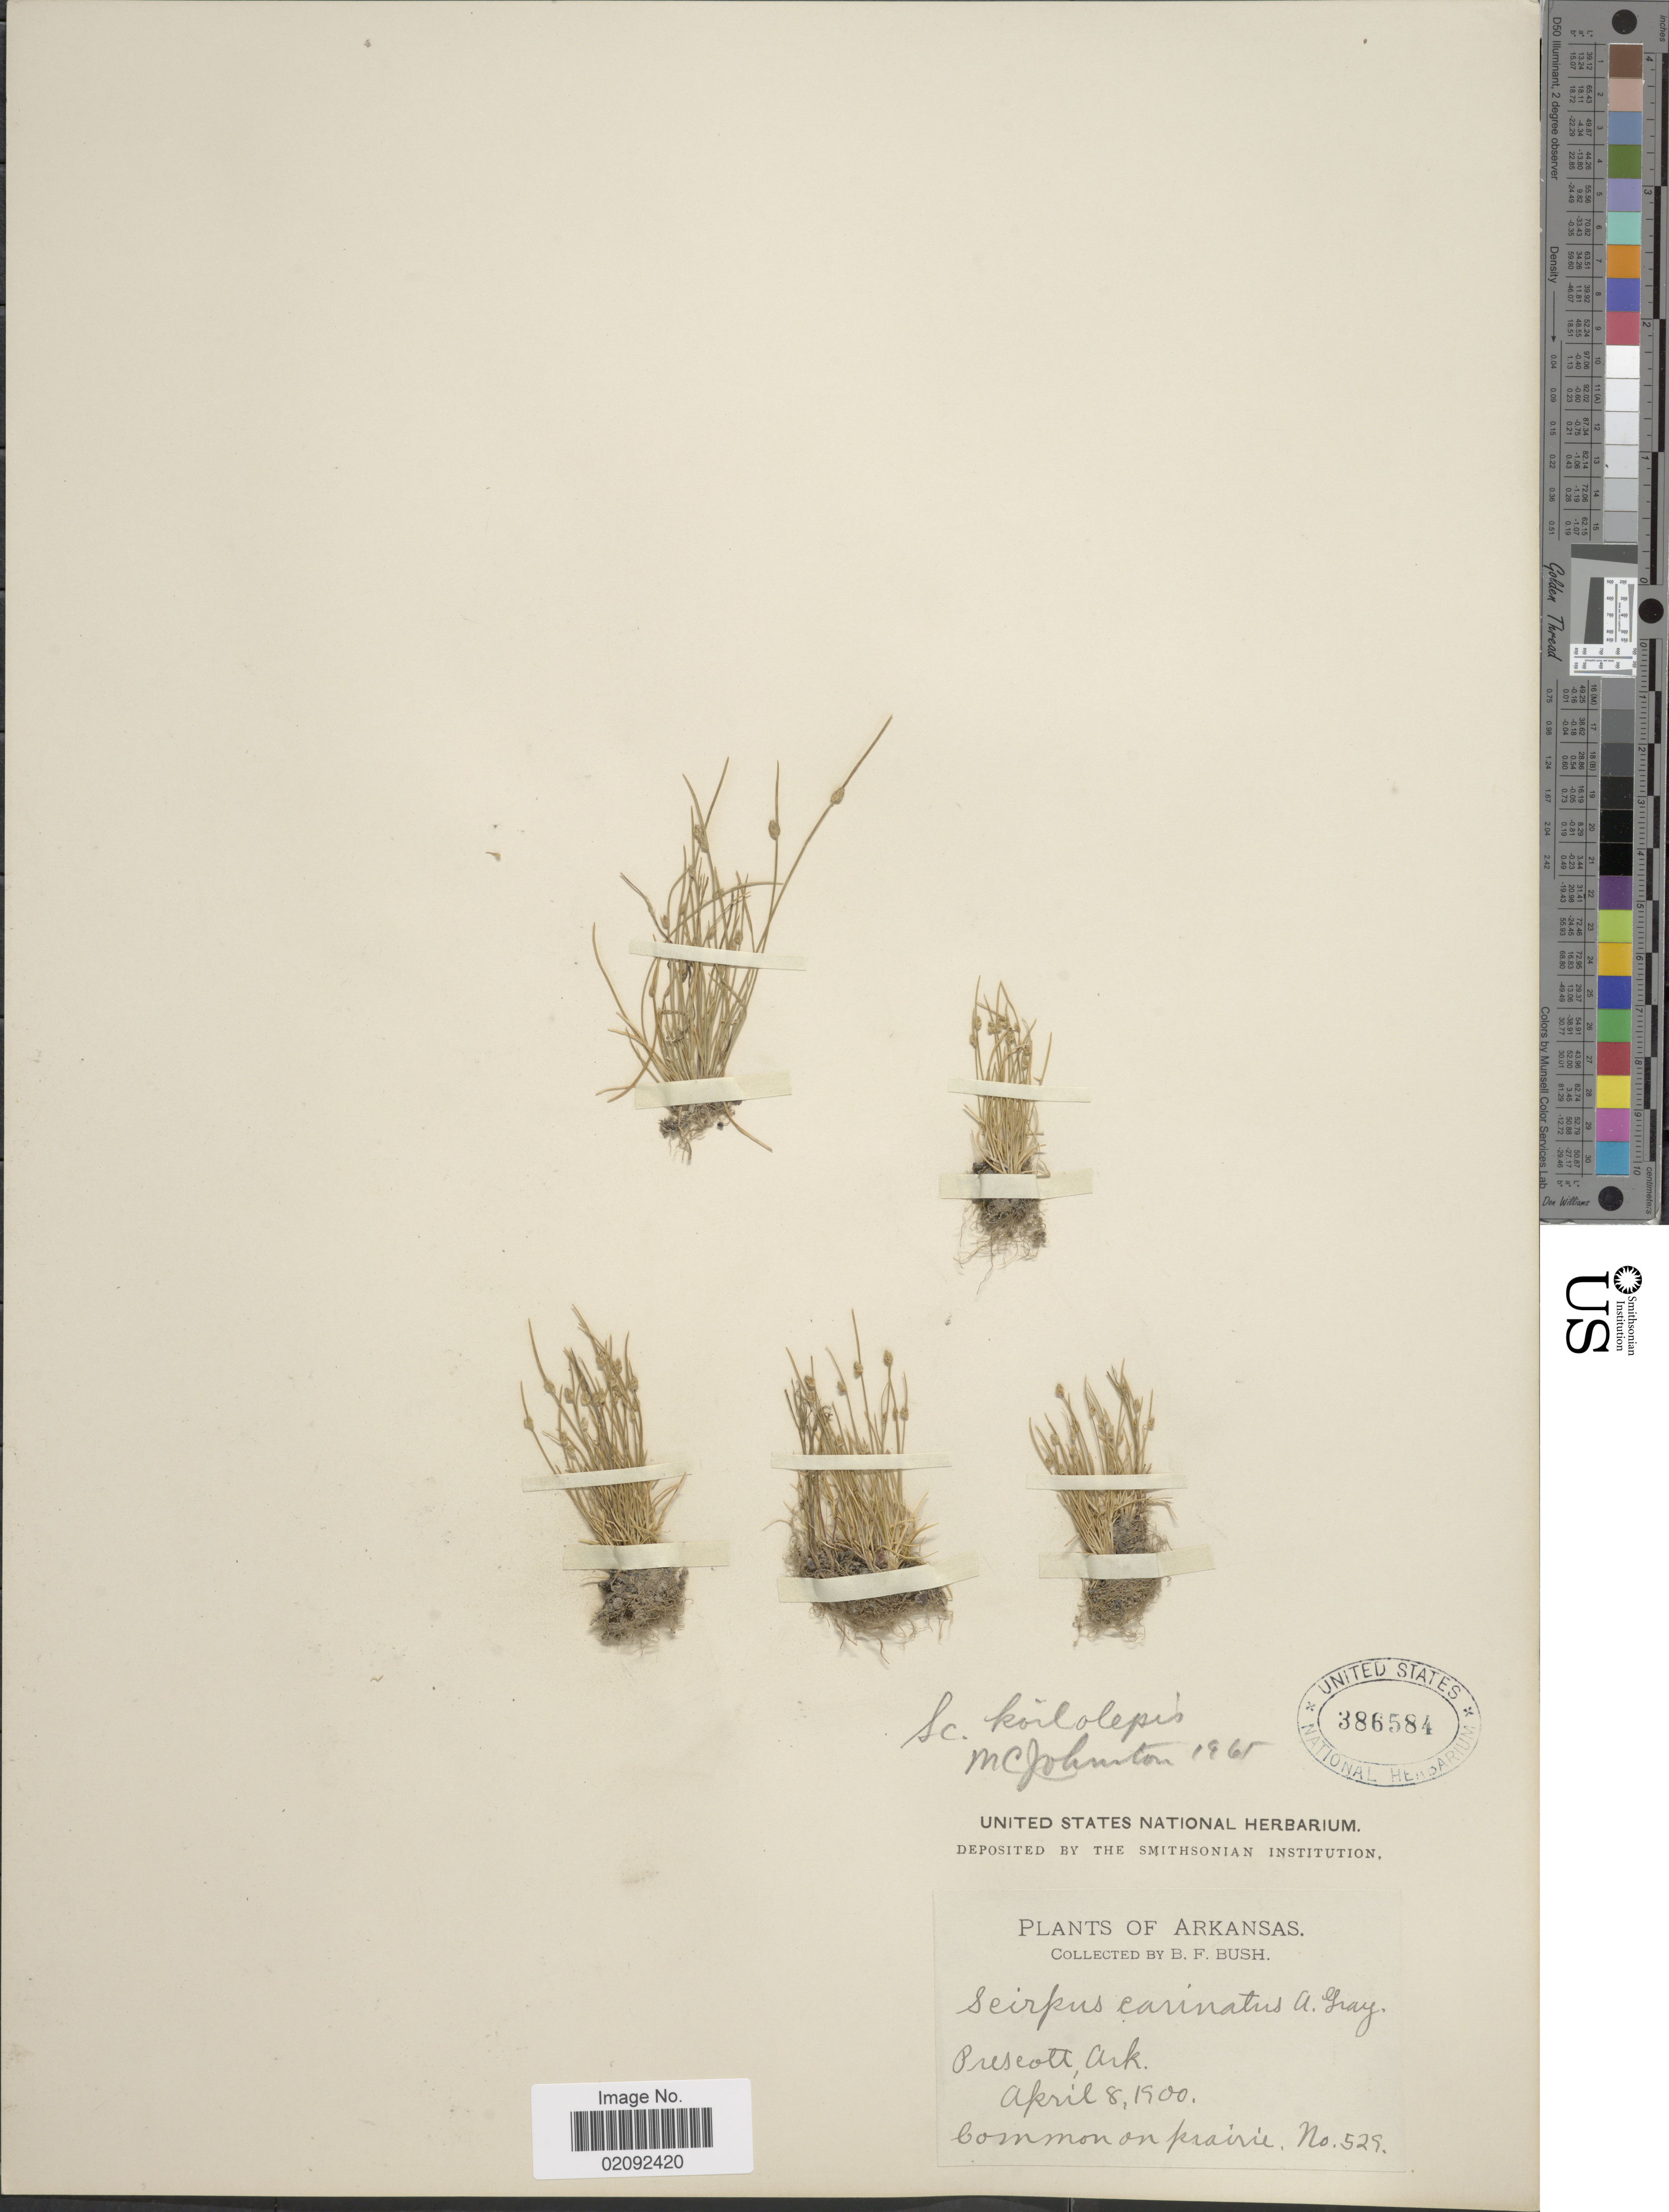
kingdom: Plantae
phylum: Tracheophyta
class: Liliopsida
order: Poales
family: Cyperaceae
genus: Isolepis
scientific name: Isolepis carinata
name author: Hook. & Arn. ex Torr.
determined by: Strong, M. T., (US), Smithsonian Institution - National Museum of Natural History (UNITED STATES)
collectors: B. F. Bush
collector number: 529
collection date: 1900-04-08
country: United States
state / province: Arkansas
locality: Prescott, common on prairie.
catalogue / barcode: US 386584